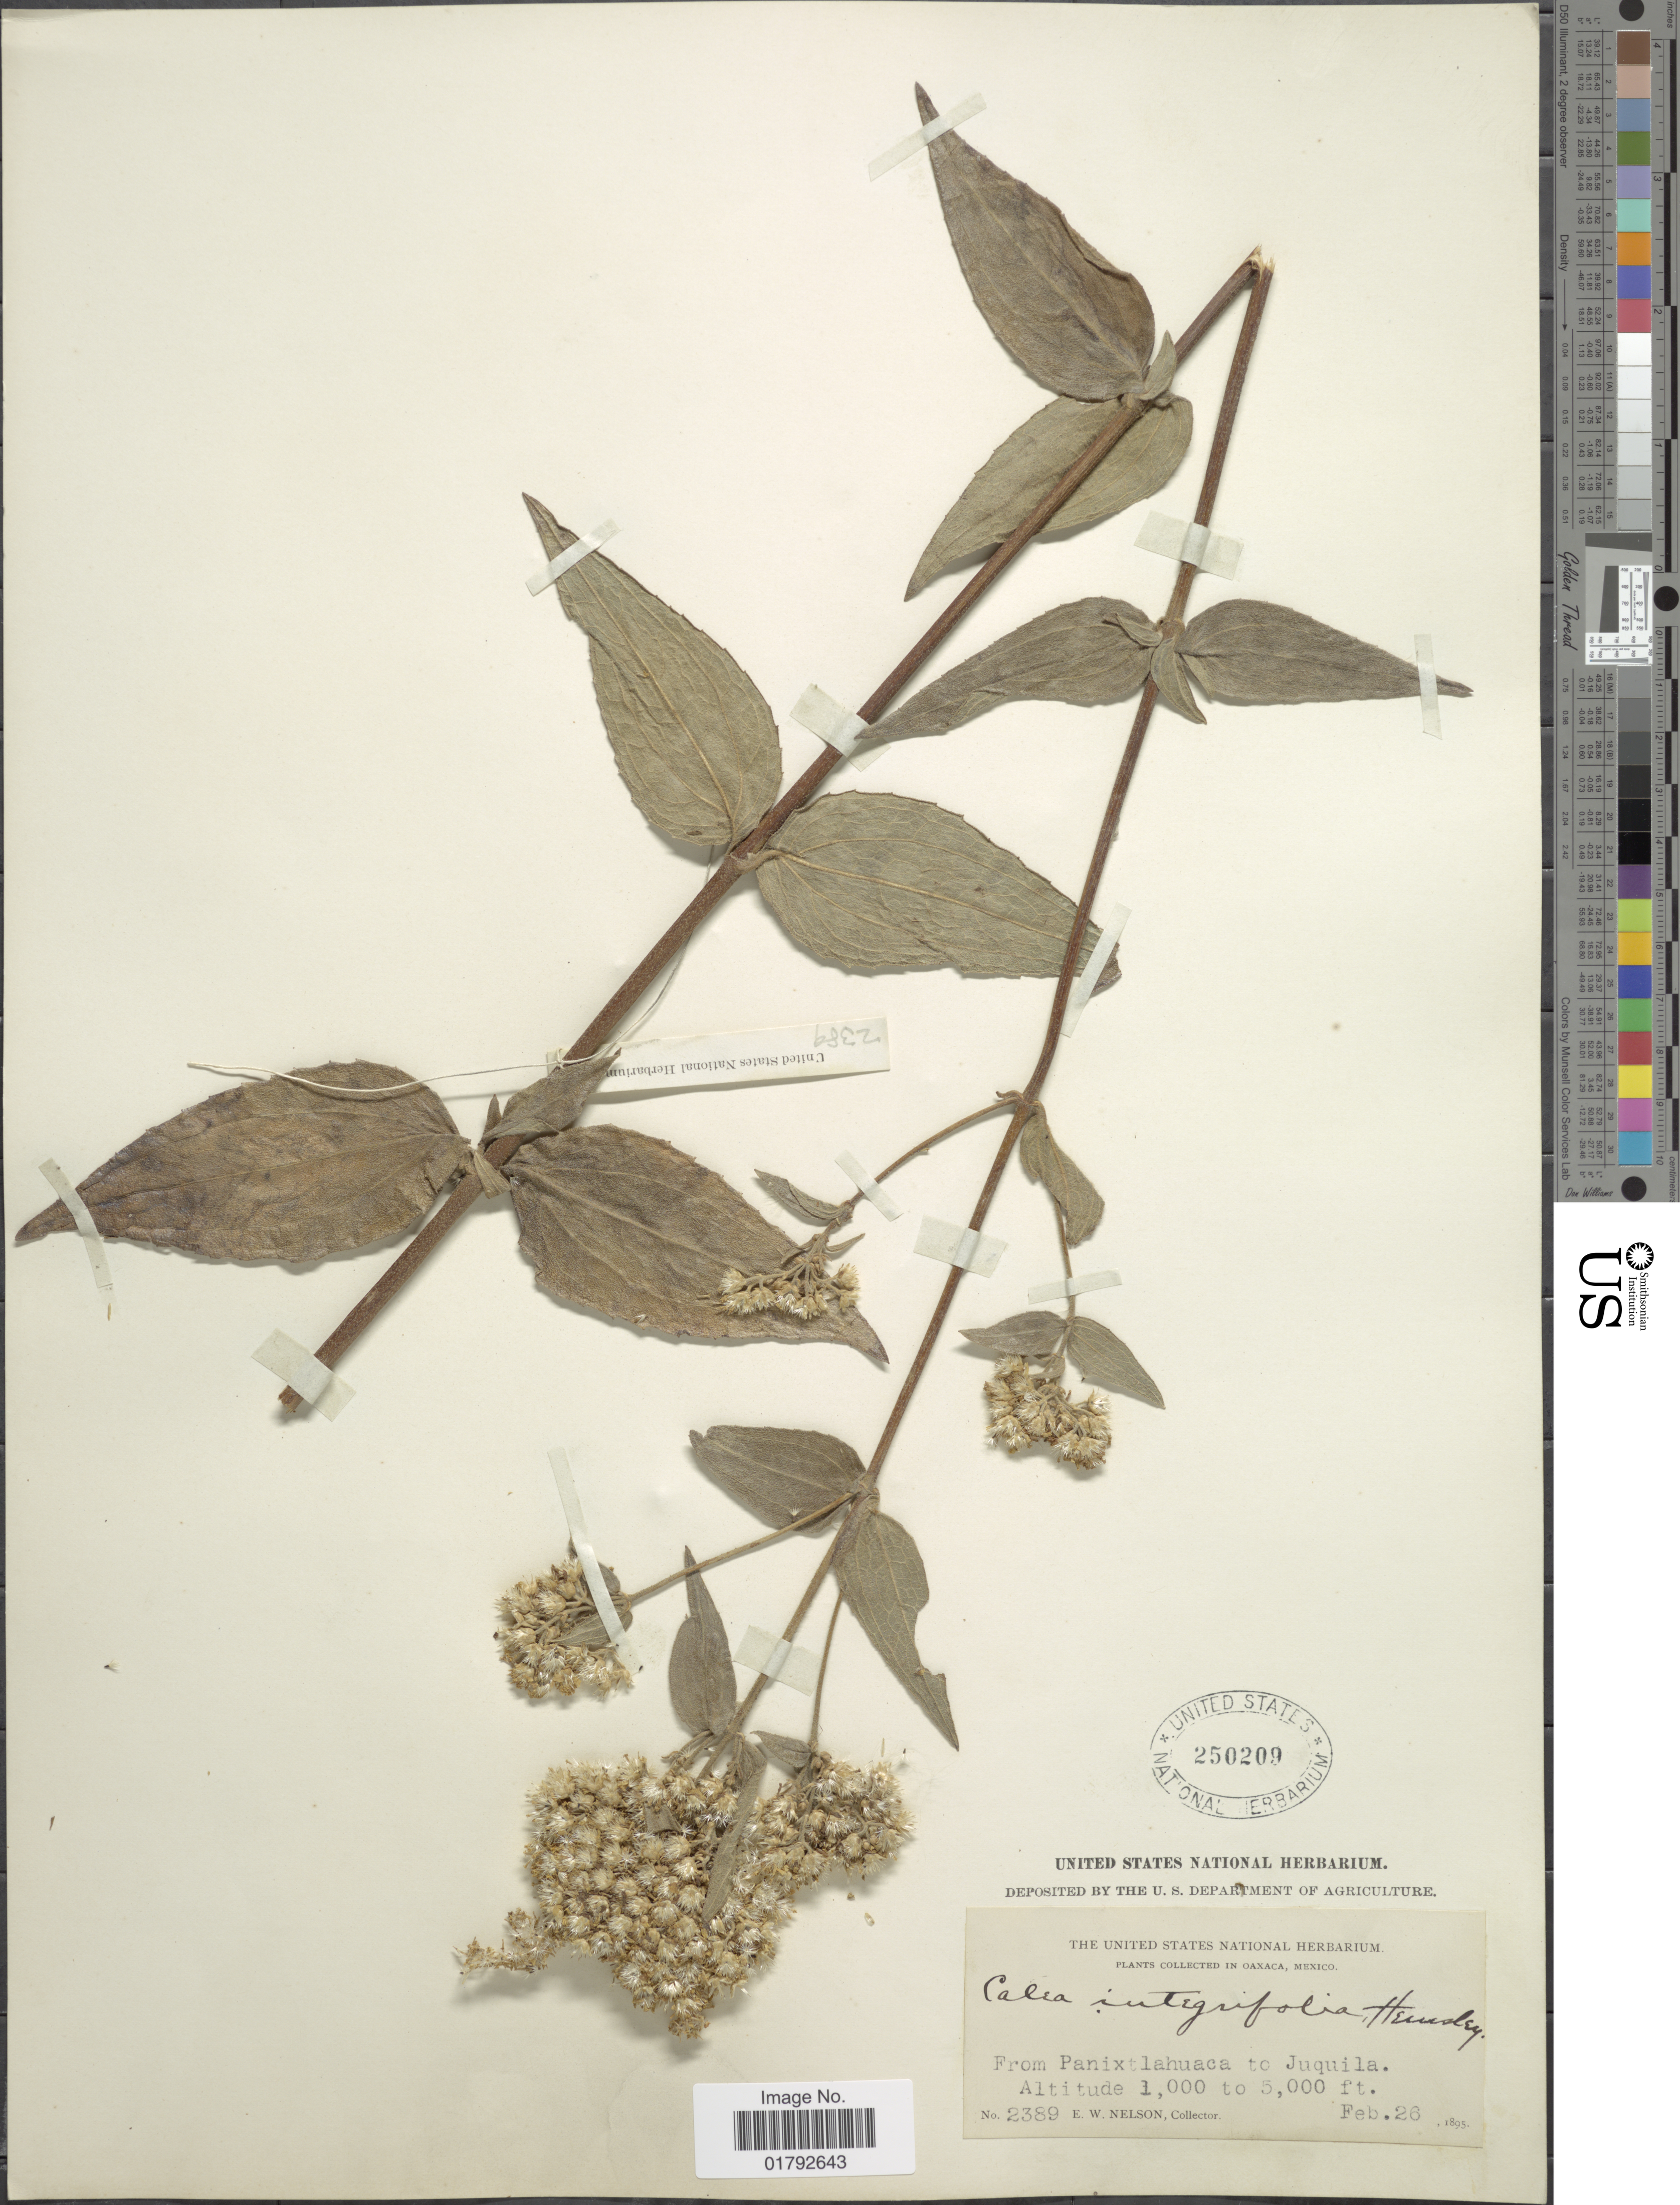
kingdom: Plantae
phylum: Tracheophyta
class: Magnoliopsida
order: Asterales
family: Asteraceae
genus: Alloispermum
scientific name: Alloispermum integrifolium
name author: (DC.) H. Rob.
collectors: E. W. Nelson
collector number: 2389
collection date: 1895-02-26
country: Mexico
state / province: Oaxaca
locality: Oaxaca, Mexico. From Panixtlahuaca to Juquila.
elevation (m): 305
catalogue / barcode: US 250209